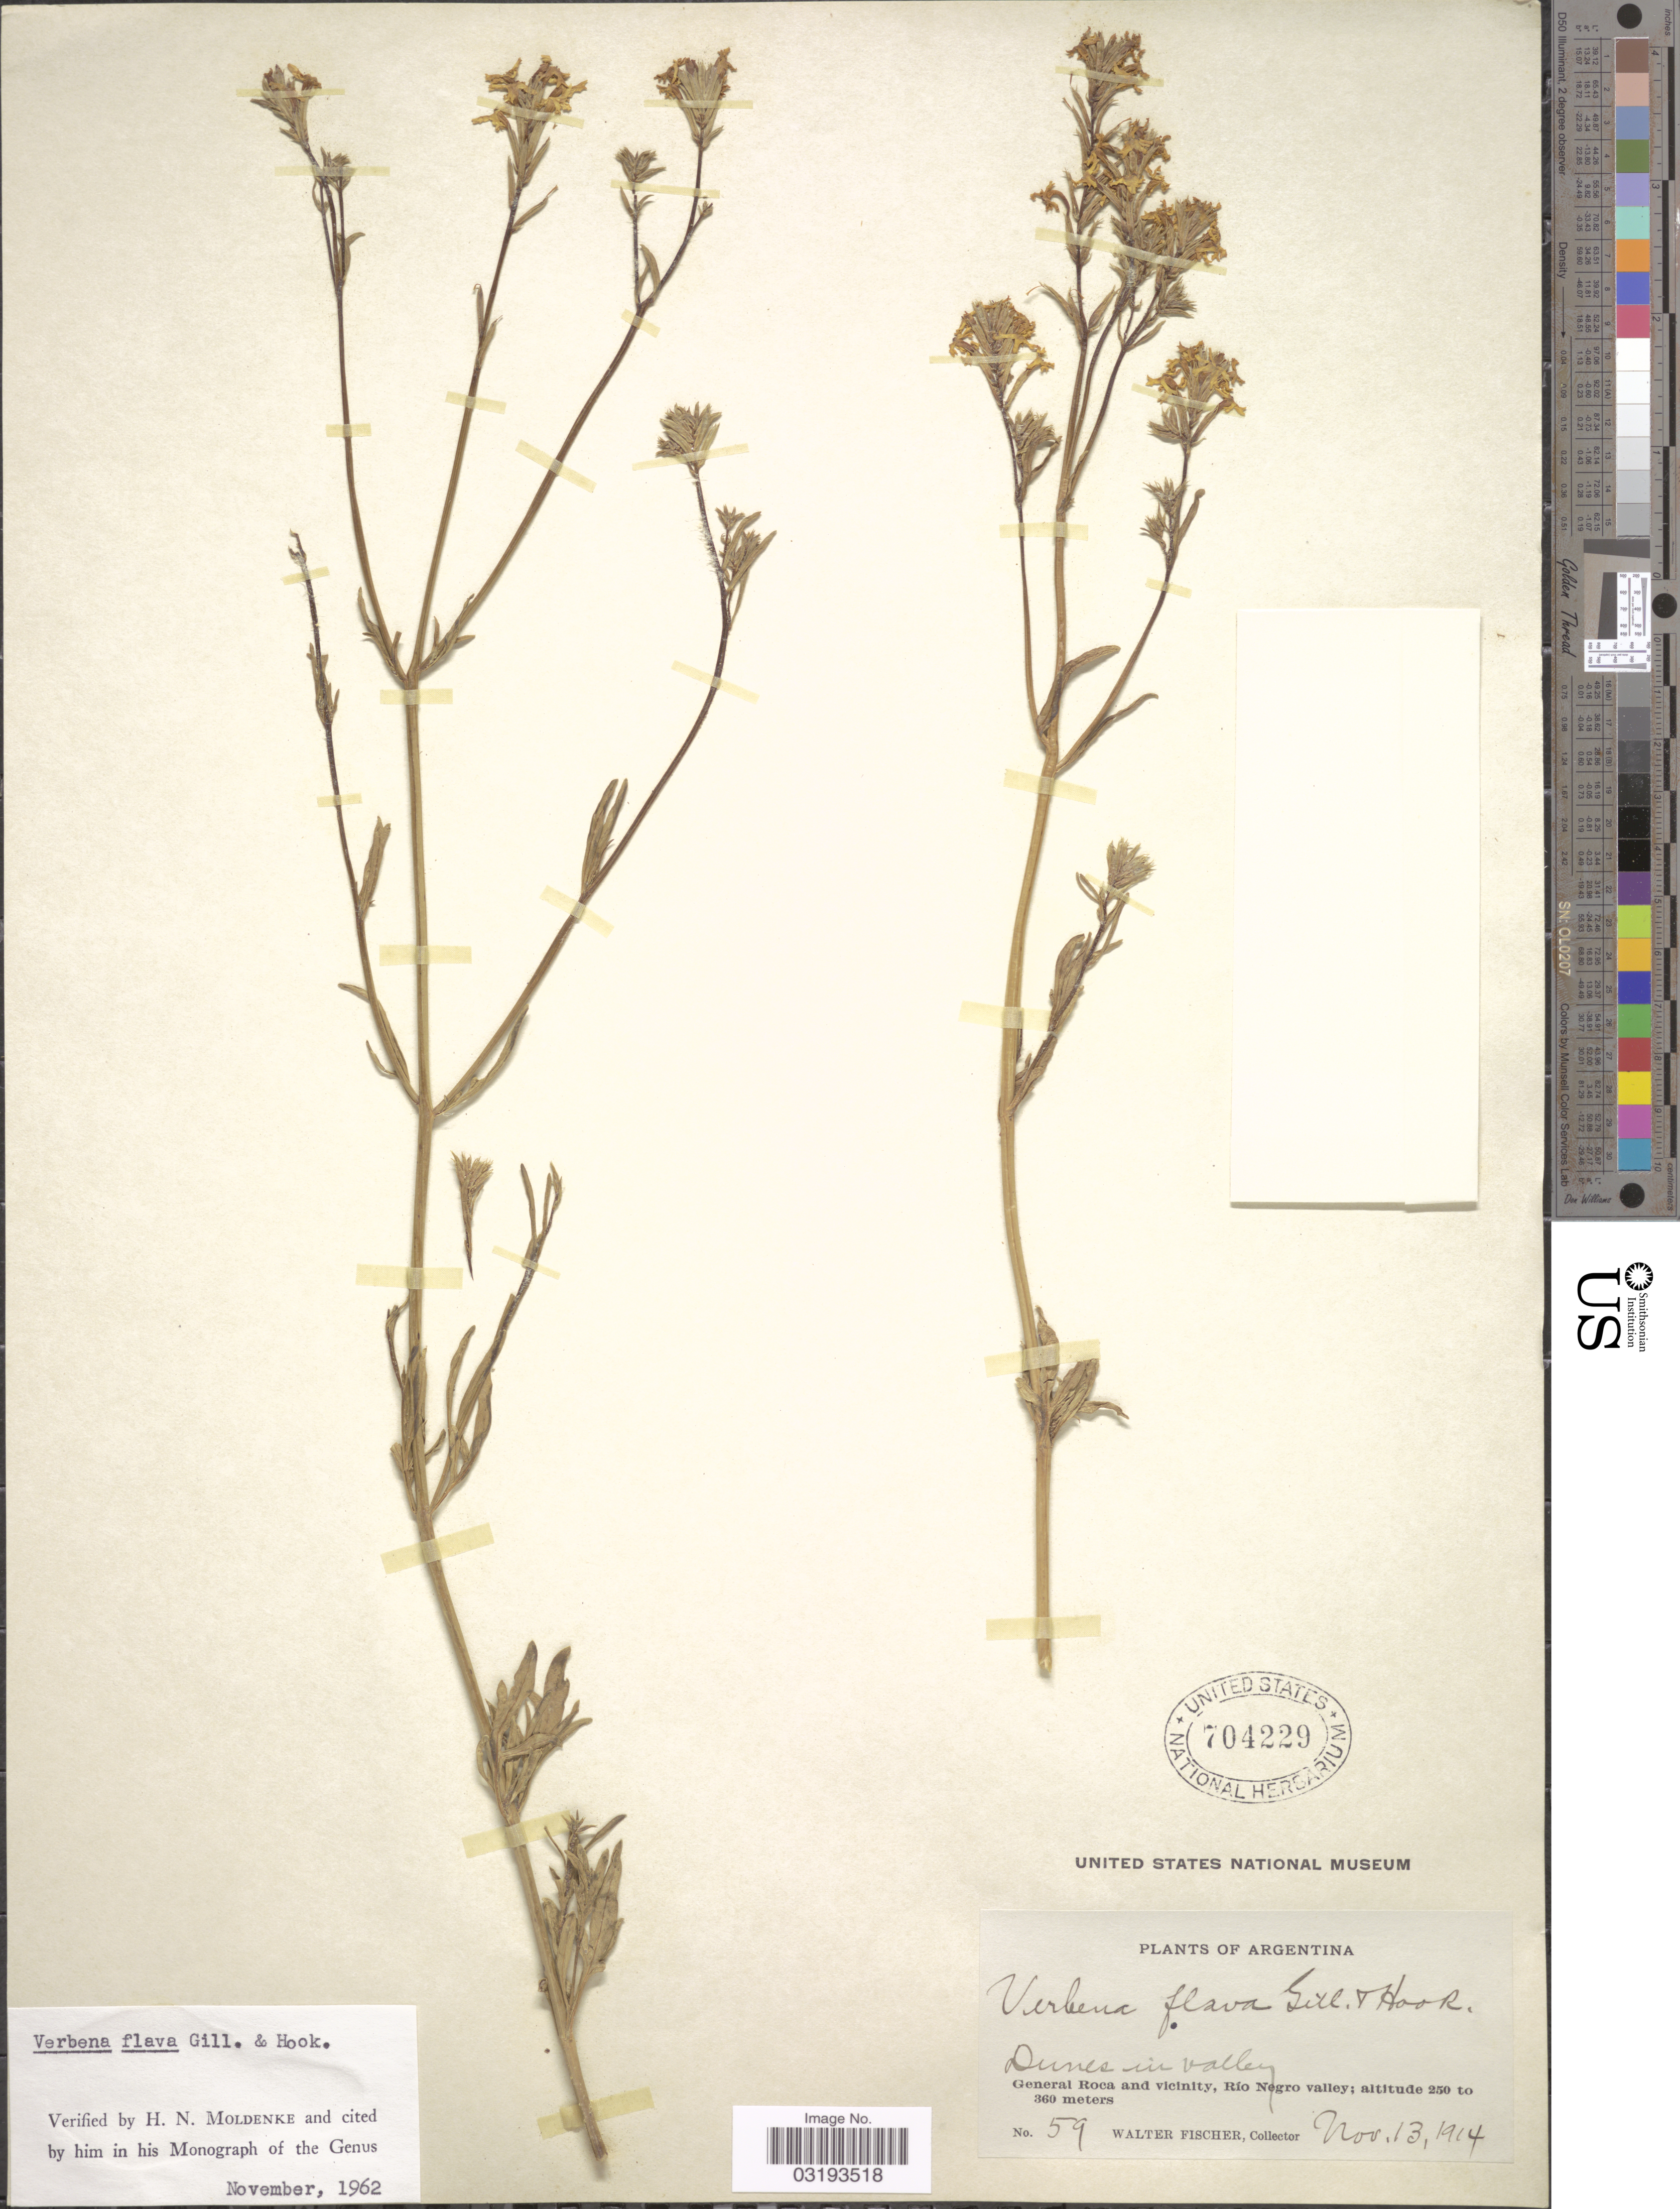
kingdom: Plantae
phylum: Tracheophyta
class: Magnoliopsida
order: Lamiales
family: Verbenaceae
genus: Verbena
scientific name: Verbena flava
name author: Gillies & Hook.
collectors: W. Fischer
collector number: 59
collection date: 1914-11-13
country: Argentina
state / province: Rio Negro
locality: General Roca and vicinity, Río Negro valley.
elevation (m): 250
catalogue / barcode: US 704229